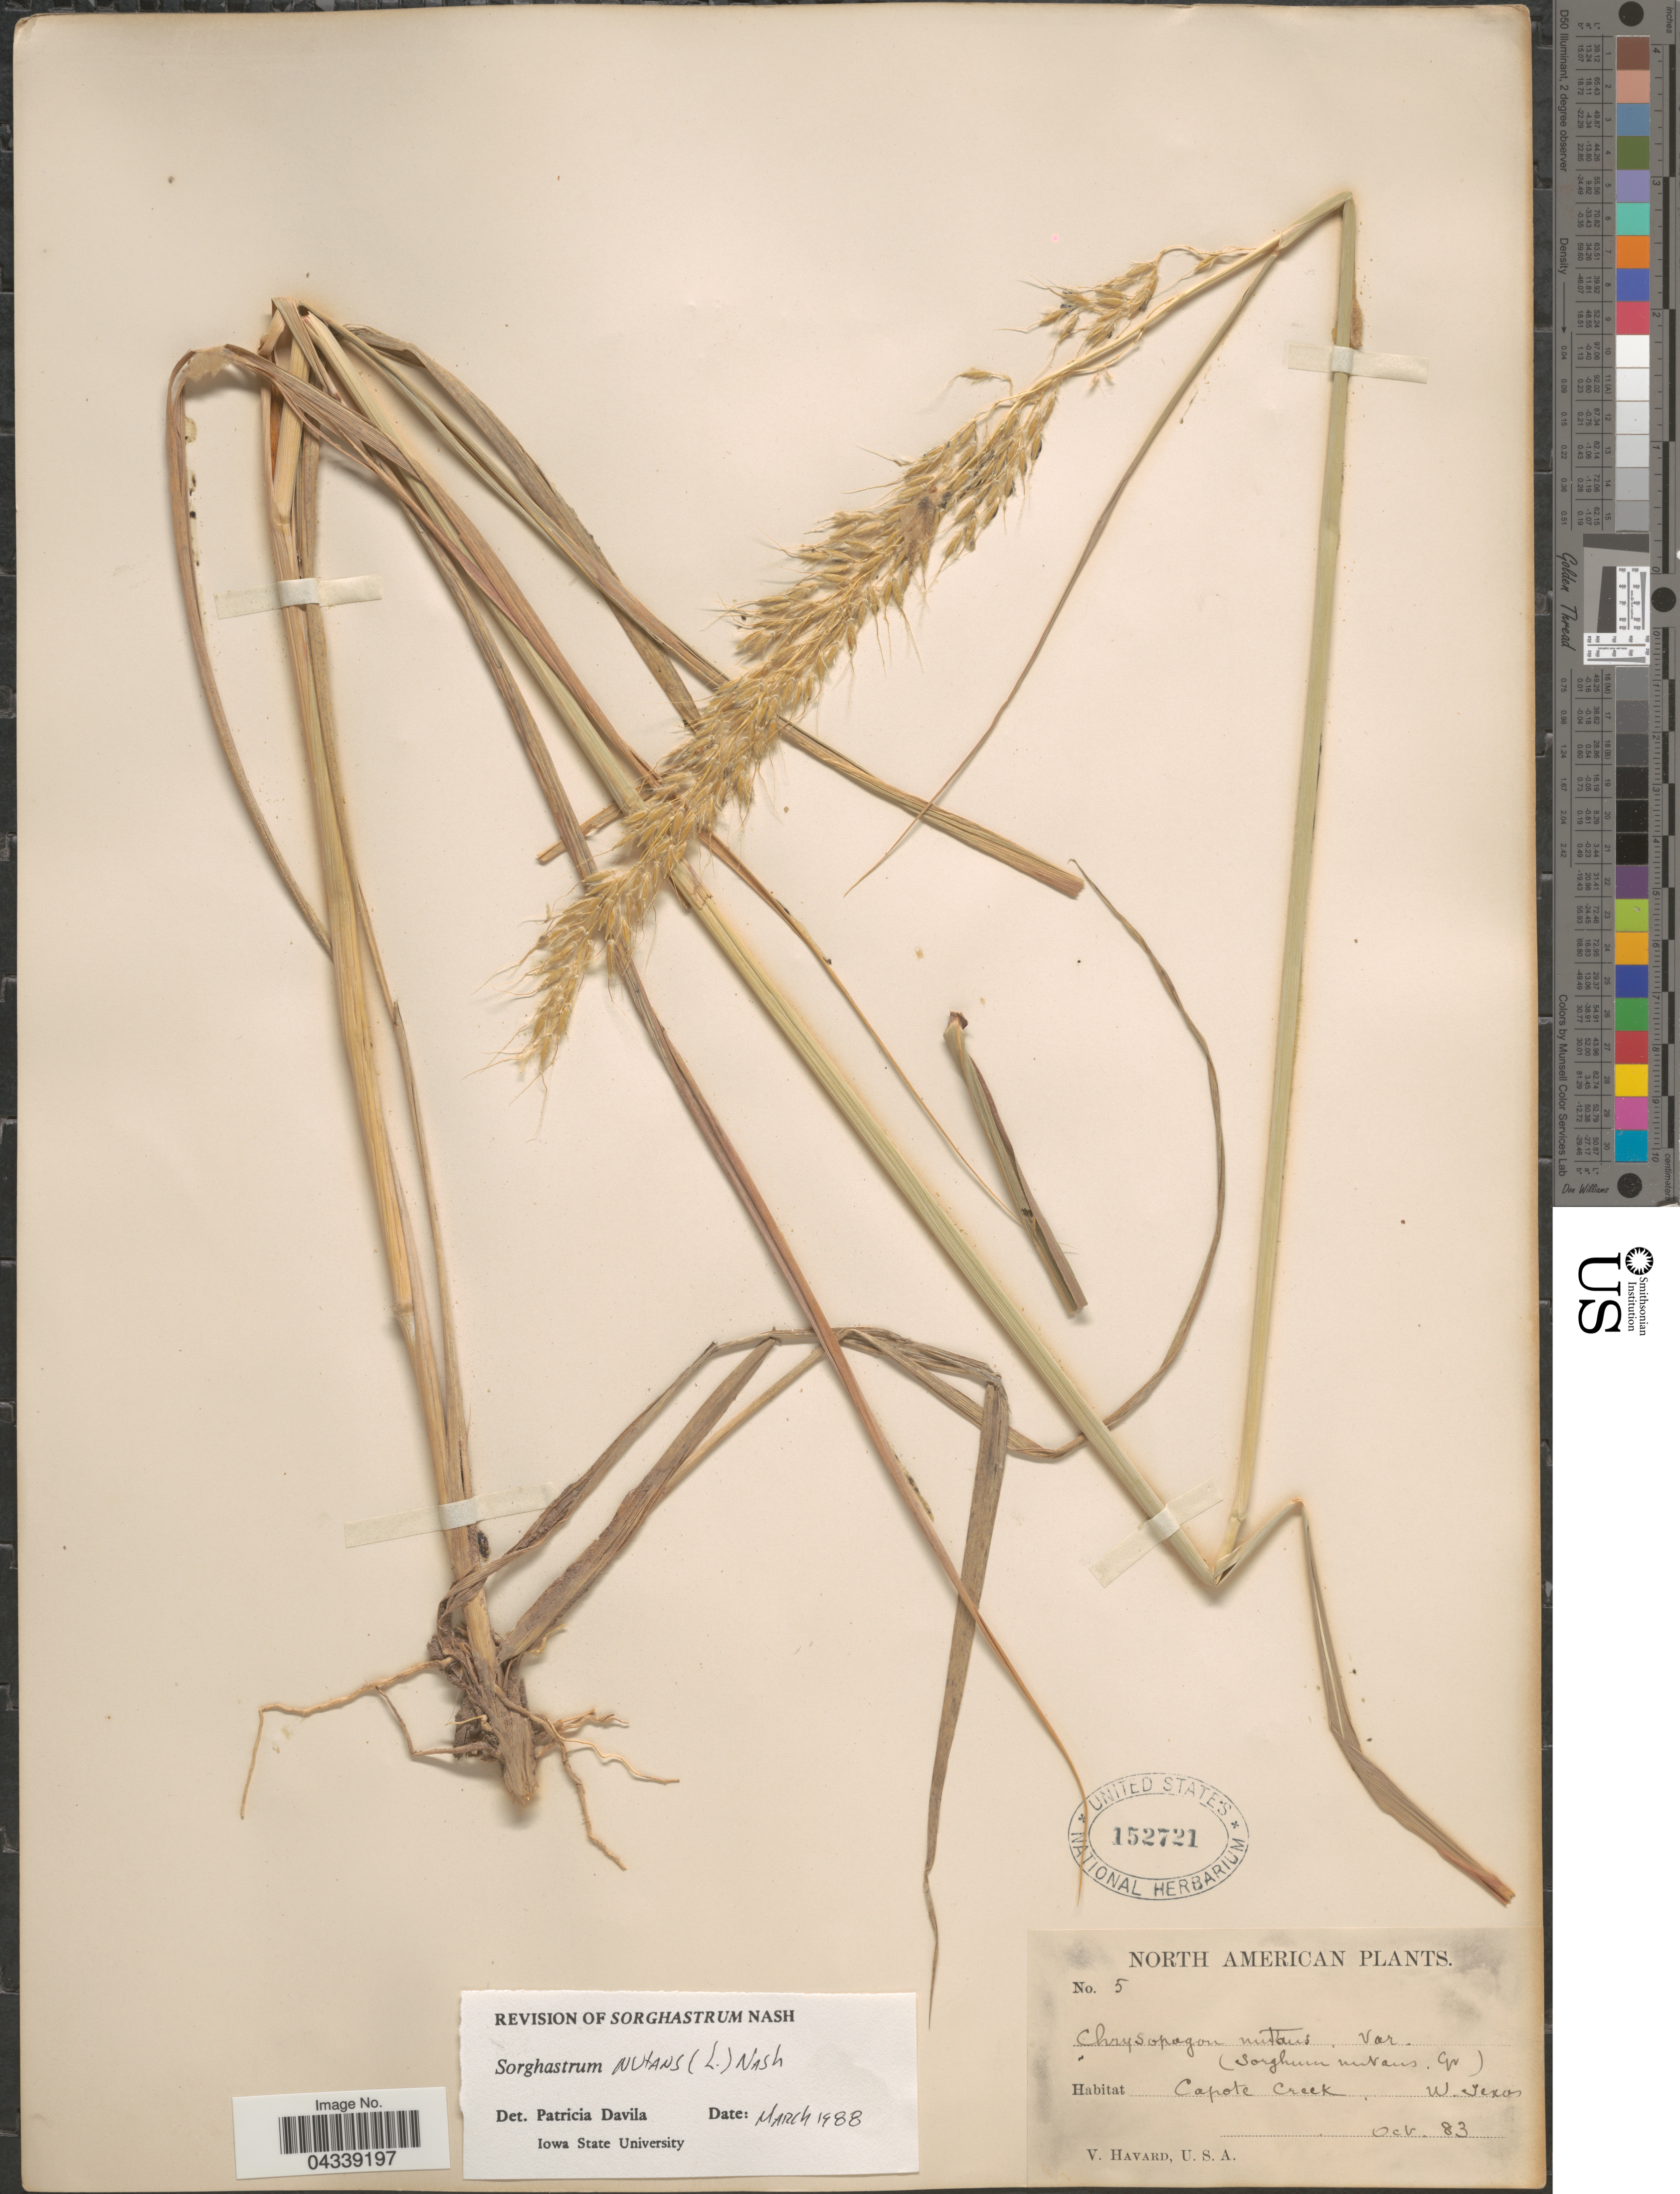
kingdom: Plantae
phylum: Tracheophyta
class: Liliopsida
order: Poales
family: Poaceae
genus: Sorghastrum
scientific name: Sorghastrum nutans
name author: (L.) Nash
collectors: V. Havard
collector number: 5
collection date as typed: Transcribed d/m/y: /10/83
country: United States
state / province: Texas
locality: Capote Creek , W. Texas.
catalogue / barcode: US 152721